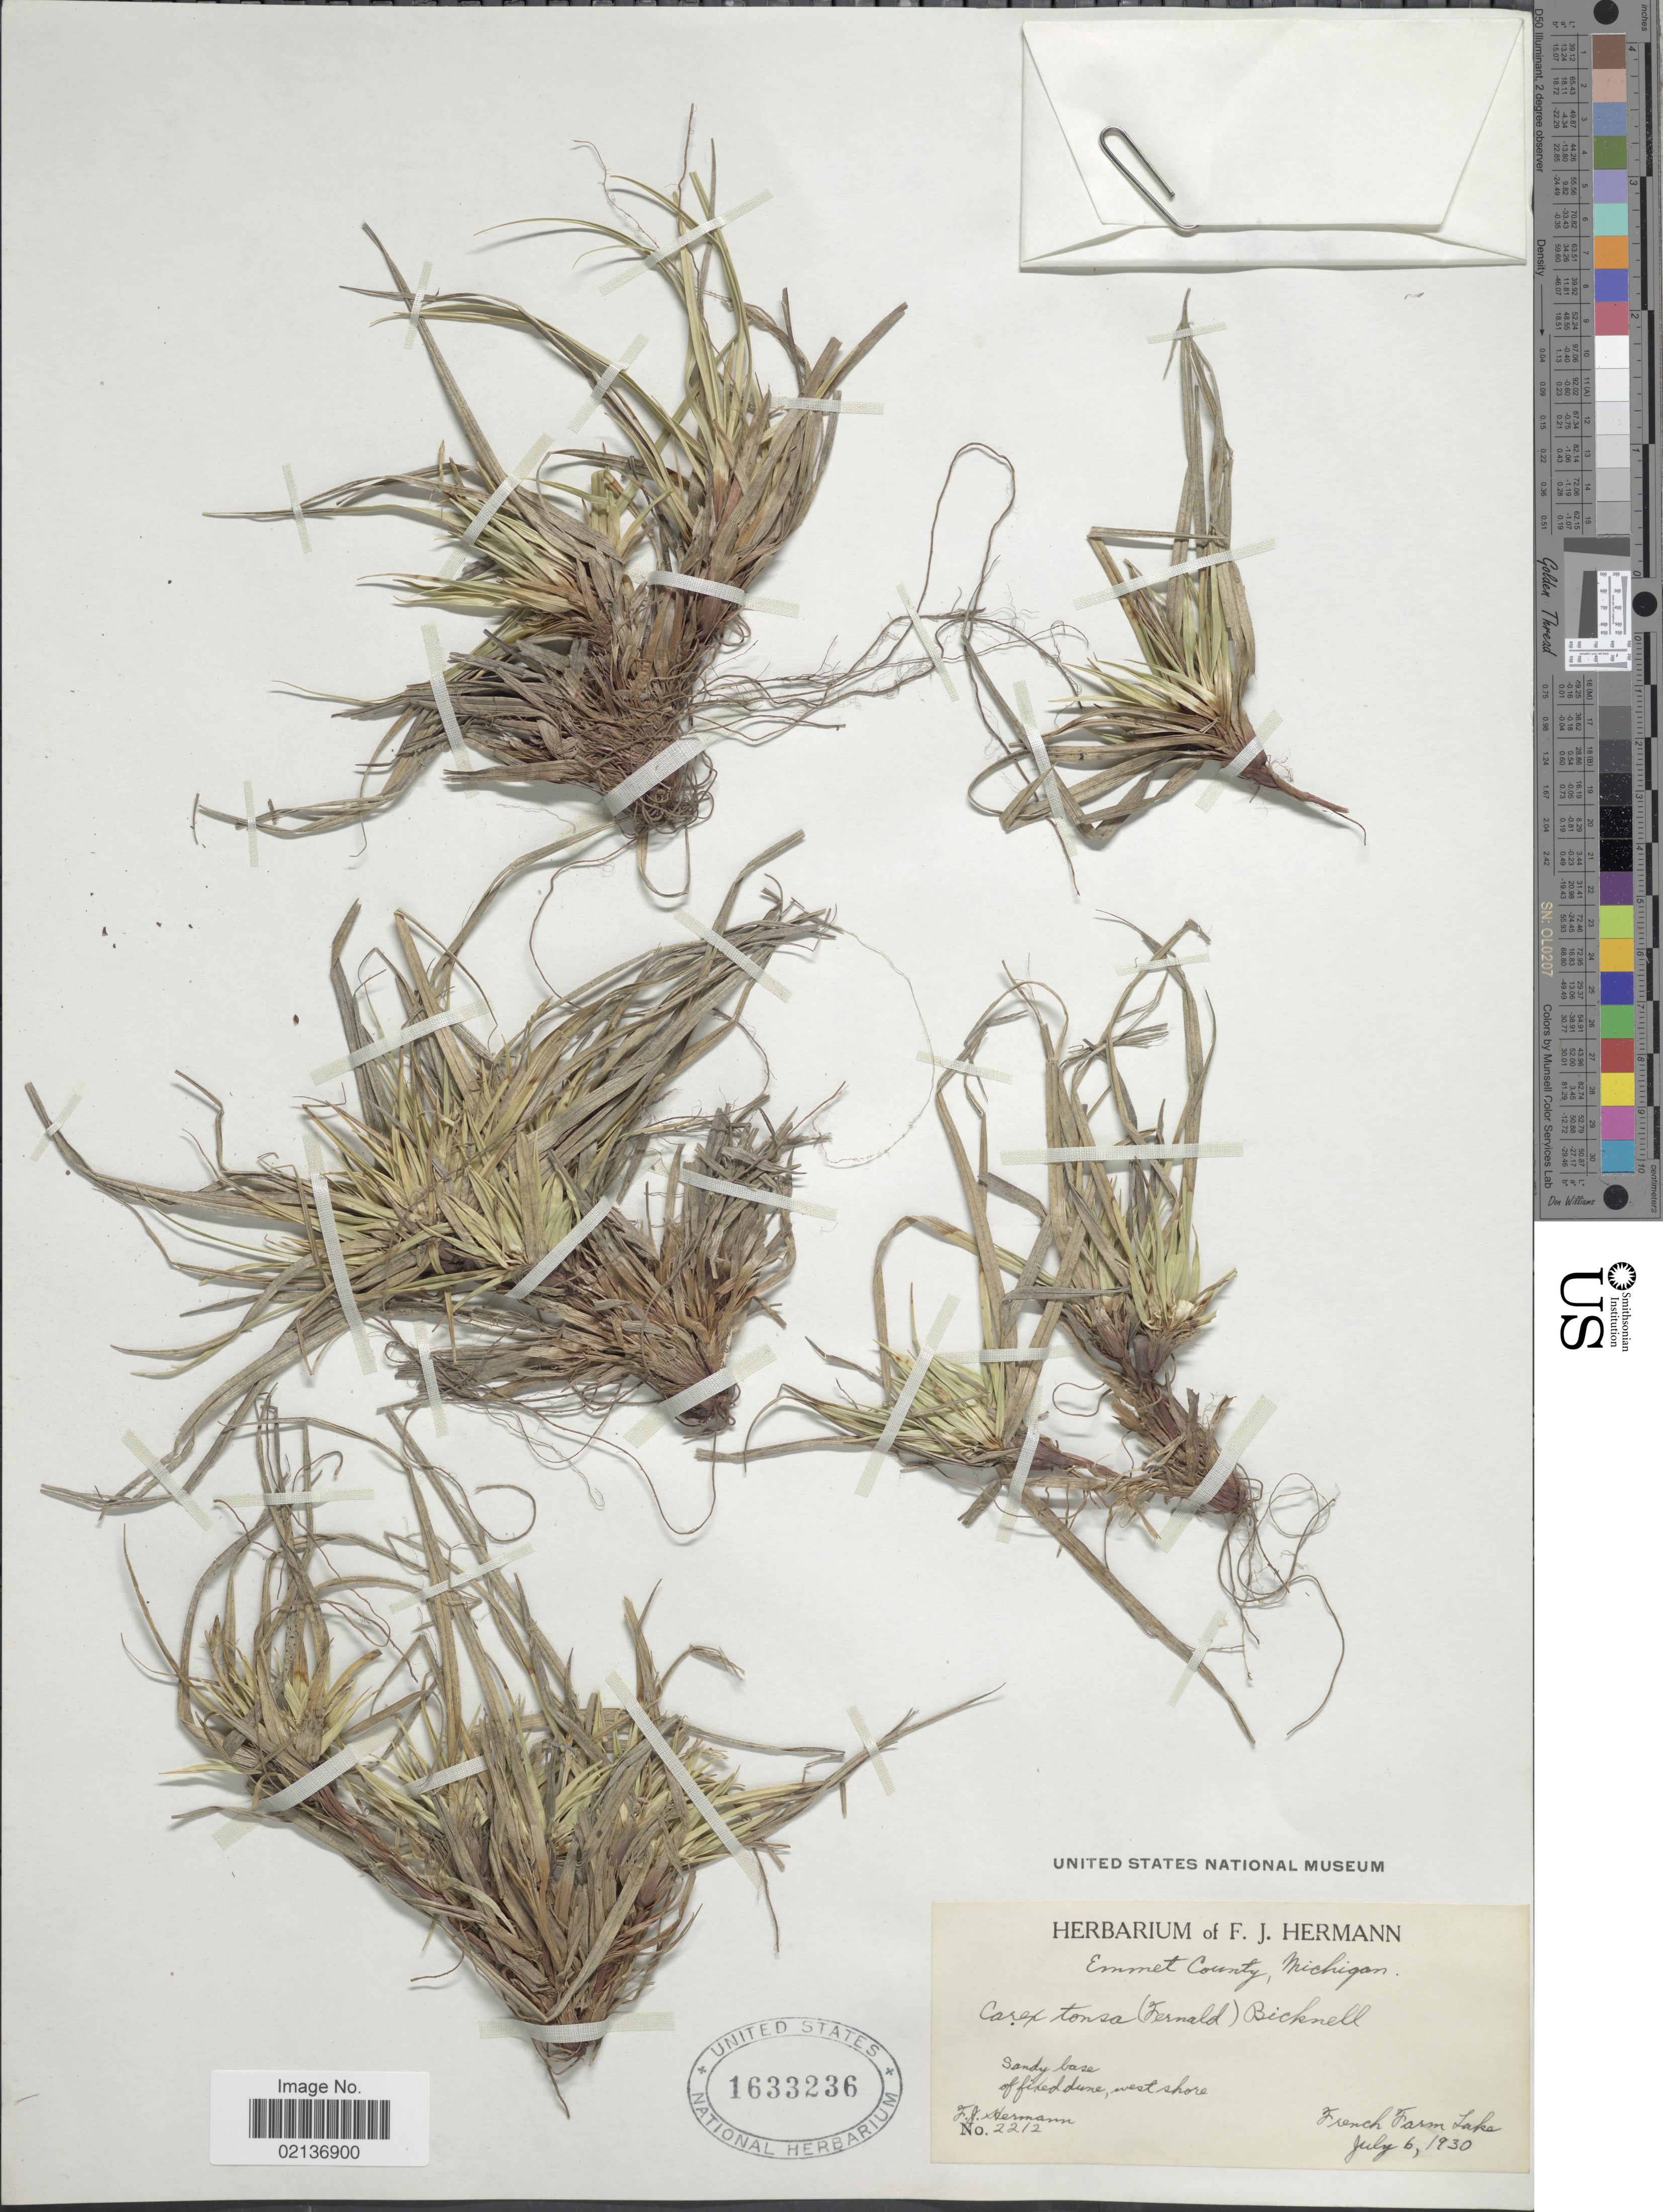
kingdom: Plantae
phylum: Tracheophyta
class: Liliopsida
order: Poales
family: Cyperaceae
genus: Carex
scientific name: Carex tonsa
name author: (Fernald) E.P. Bicknell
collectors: F. J. Hermann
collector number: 2212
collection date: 1930-07-06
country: United States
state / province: Michigan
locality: Emmet County, French Farm Lake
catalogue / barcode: US 1633236